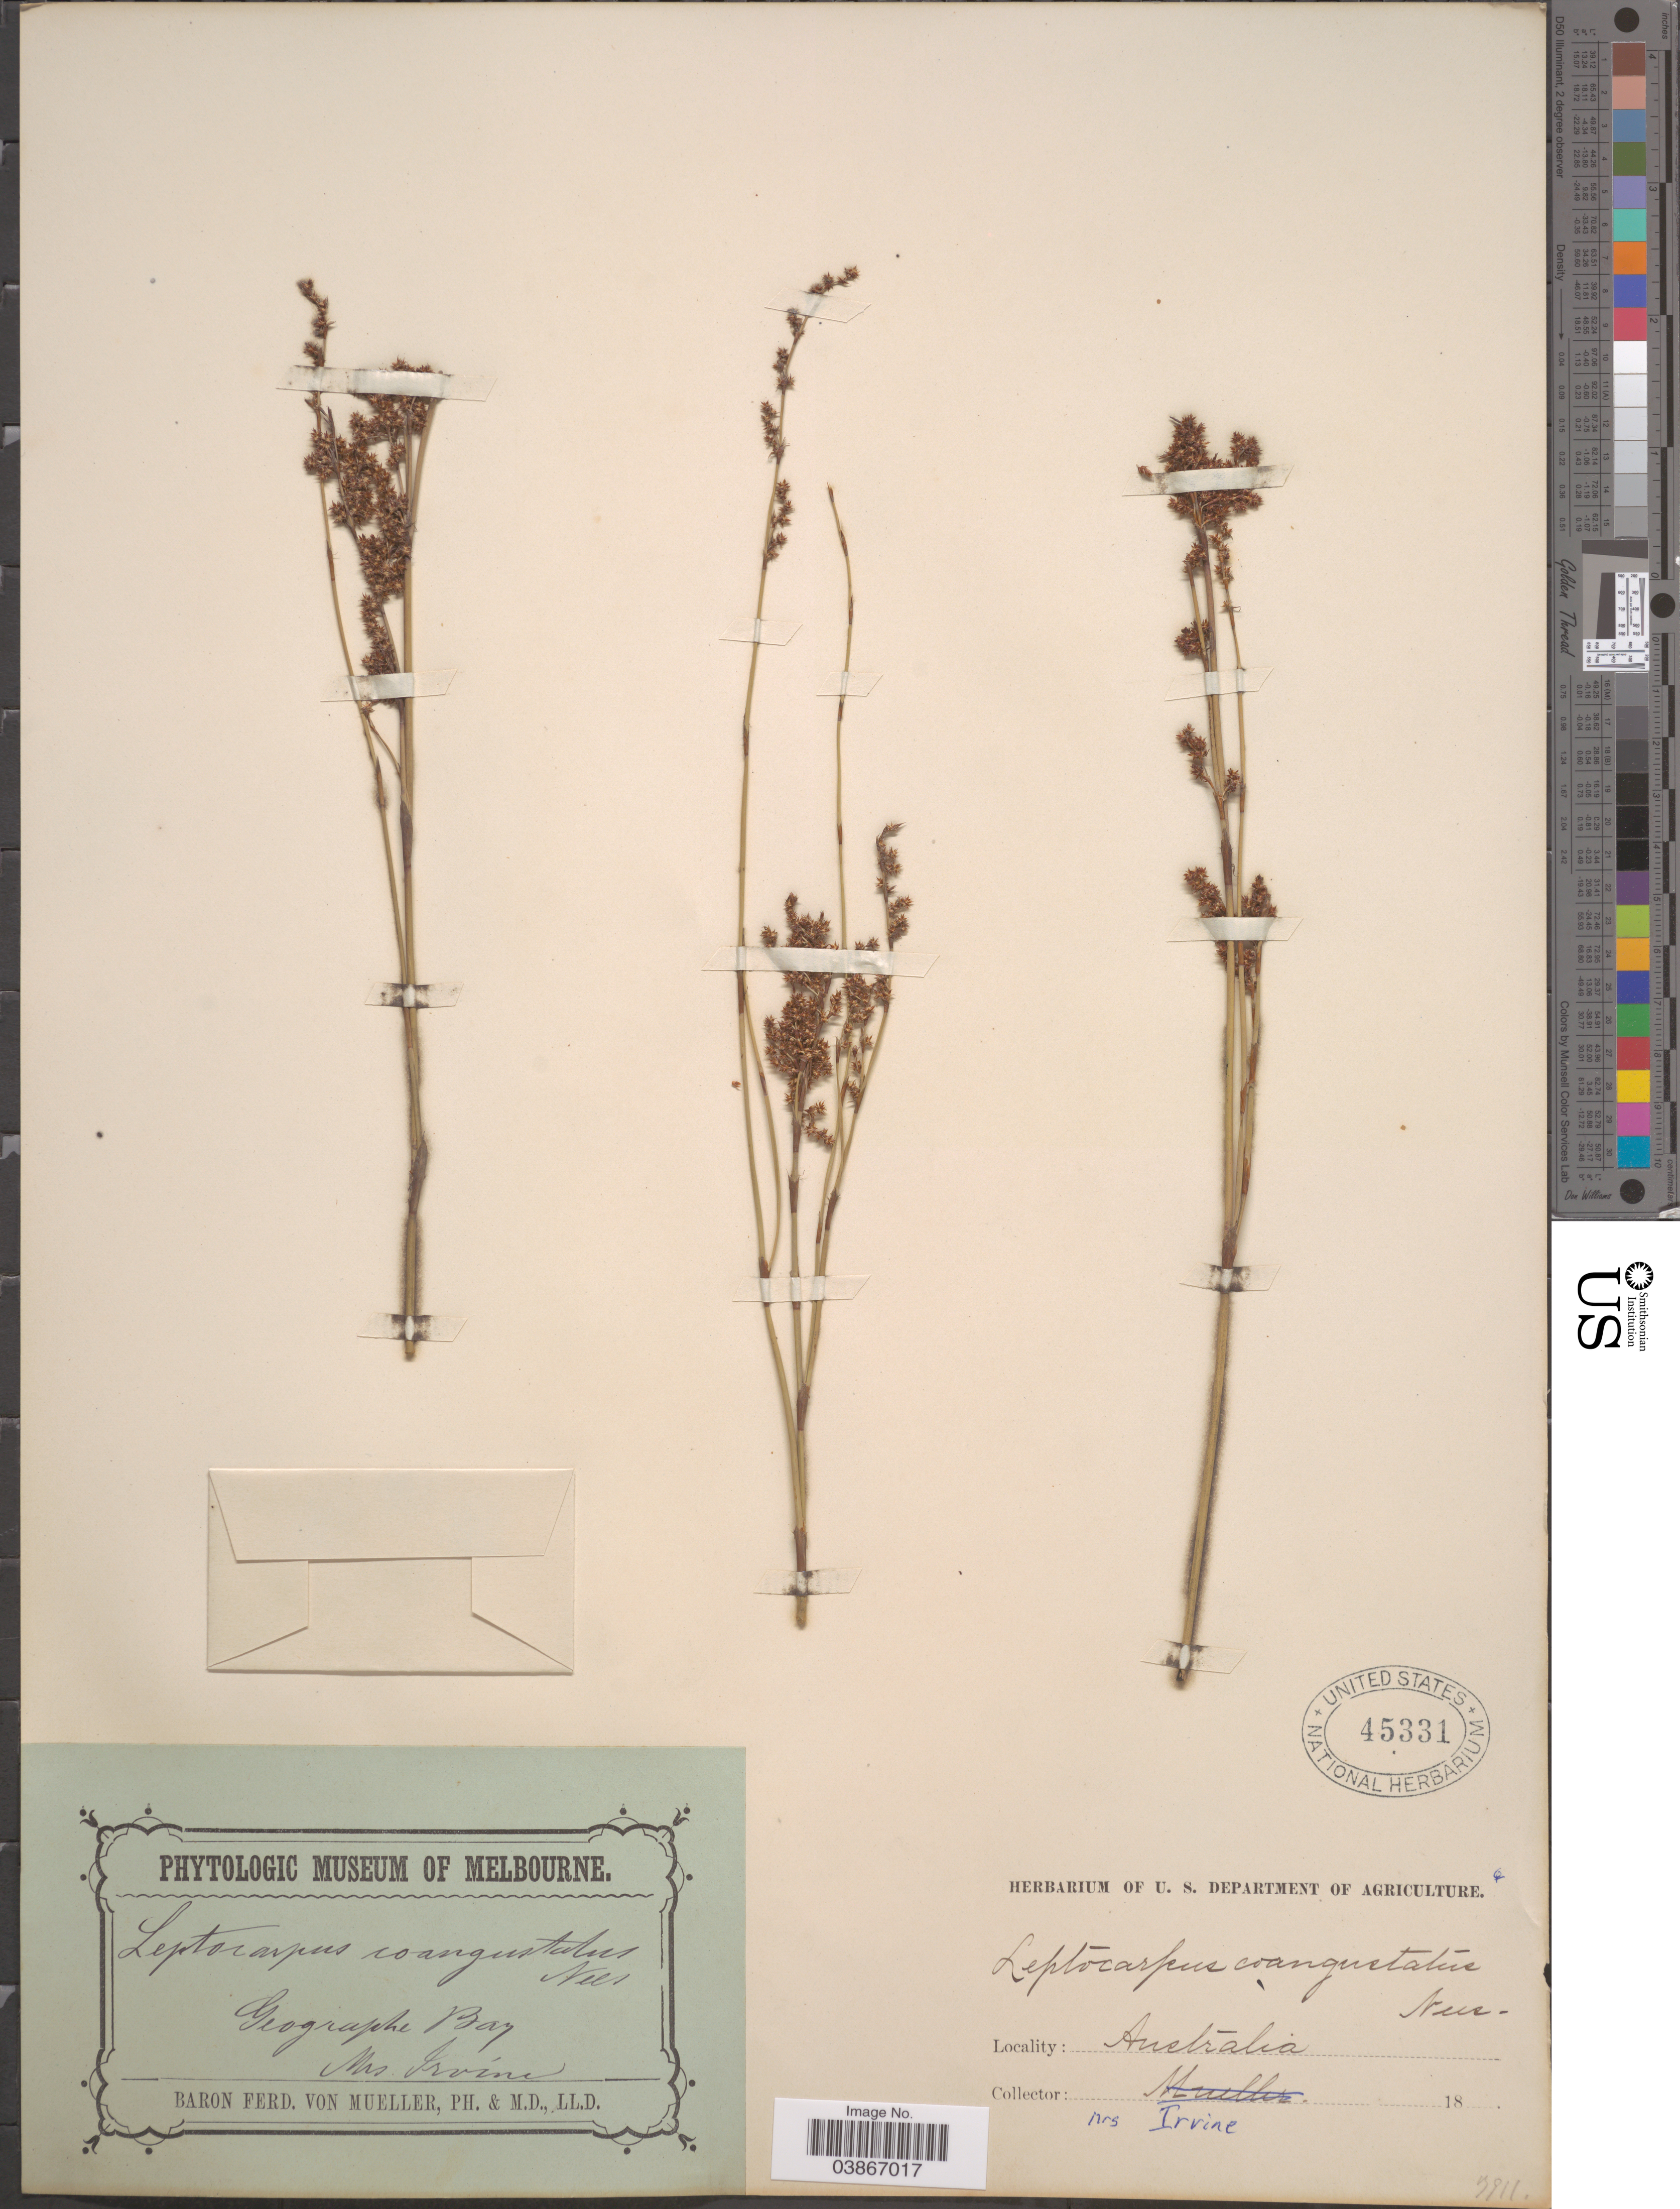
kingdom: Plantae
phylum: Tracheophyta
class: Liliopsida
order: Poales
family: Restionaceae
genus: Leptocarpus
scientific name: Leptocarpus coangustatus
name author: Nees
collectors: Irvine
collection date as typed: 18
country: Australia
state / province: Western Australia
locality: Geographe Bay.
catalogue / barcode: US 45331